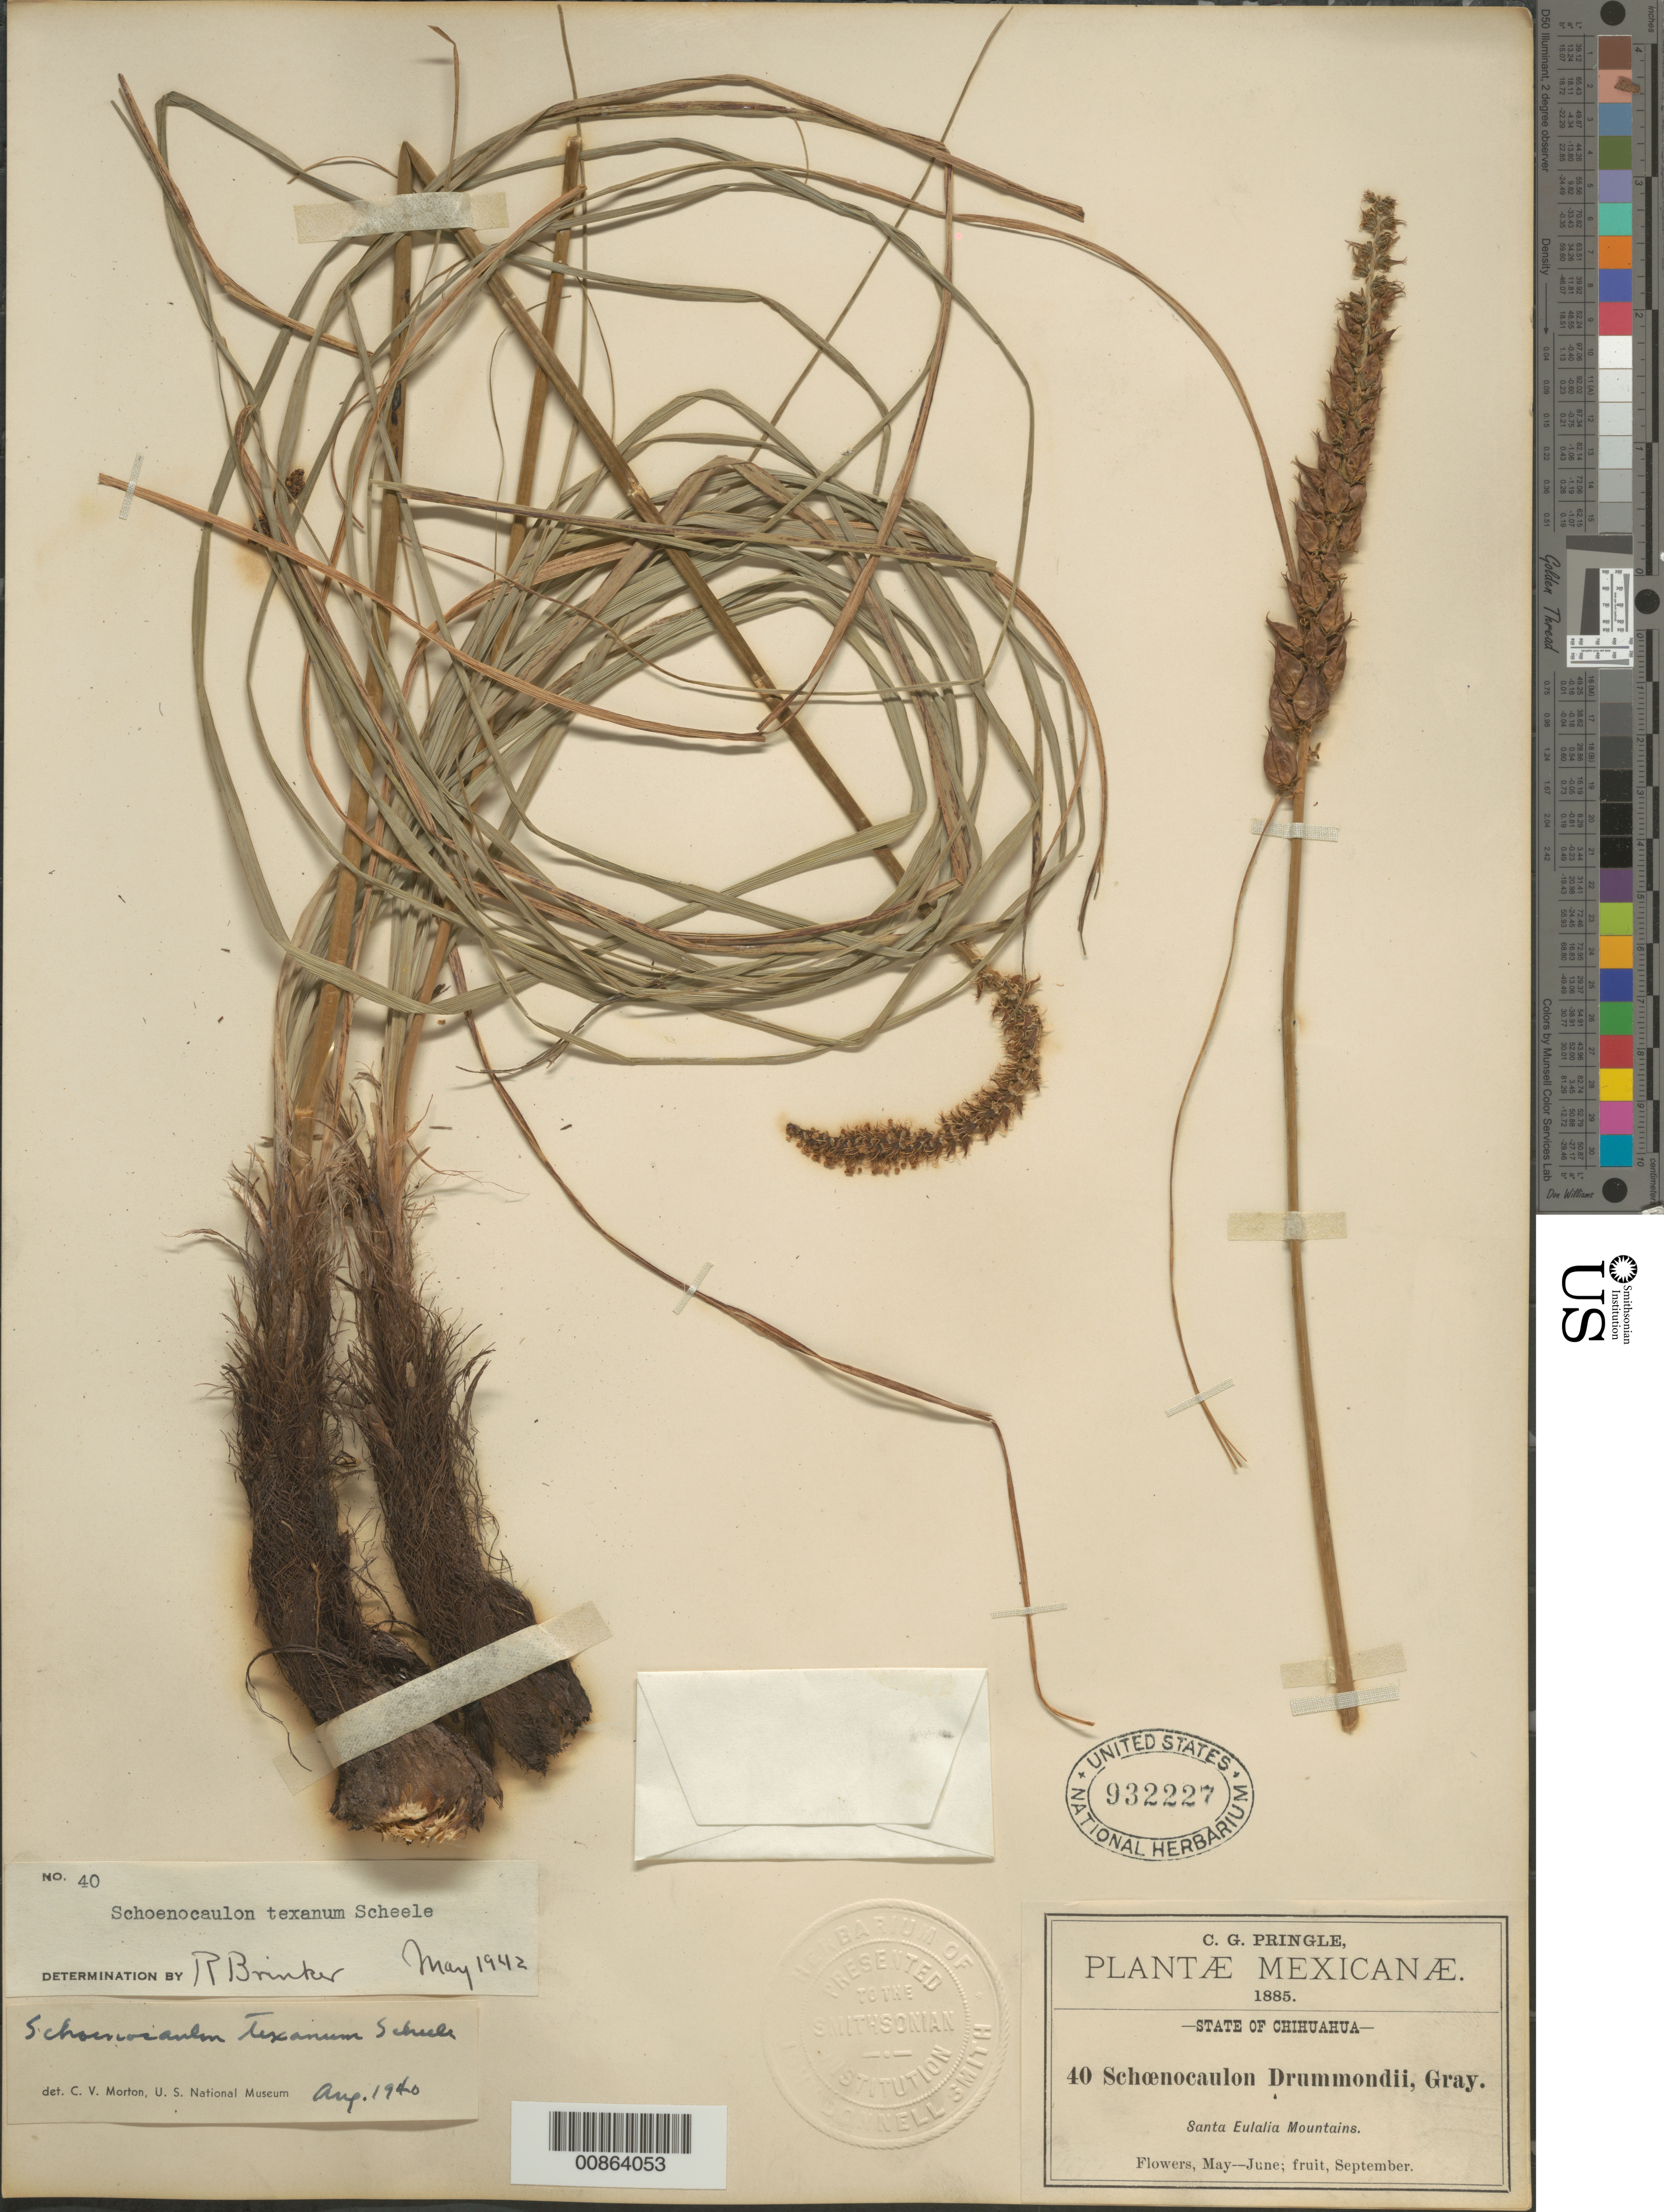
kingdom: Plantae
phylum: Tracheophyta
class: Liliopsida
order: Liliales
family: Melanthiaceae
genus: Schoenocaulon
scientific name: Schoenocaulon texanum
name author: Scheele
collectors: C. G. Pringle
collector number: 40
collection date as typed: May 1885 to -- Sep 1885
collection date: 1885-05/1885-09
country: Mexico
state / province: Chihuahua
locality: Santa Eulalia Mountains, Chihuahua.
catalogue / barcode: US 932227